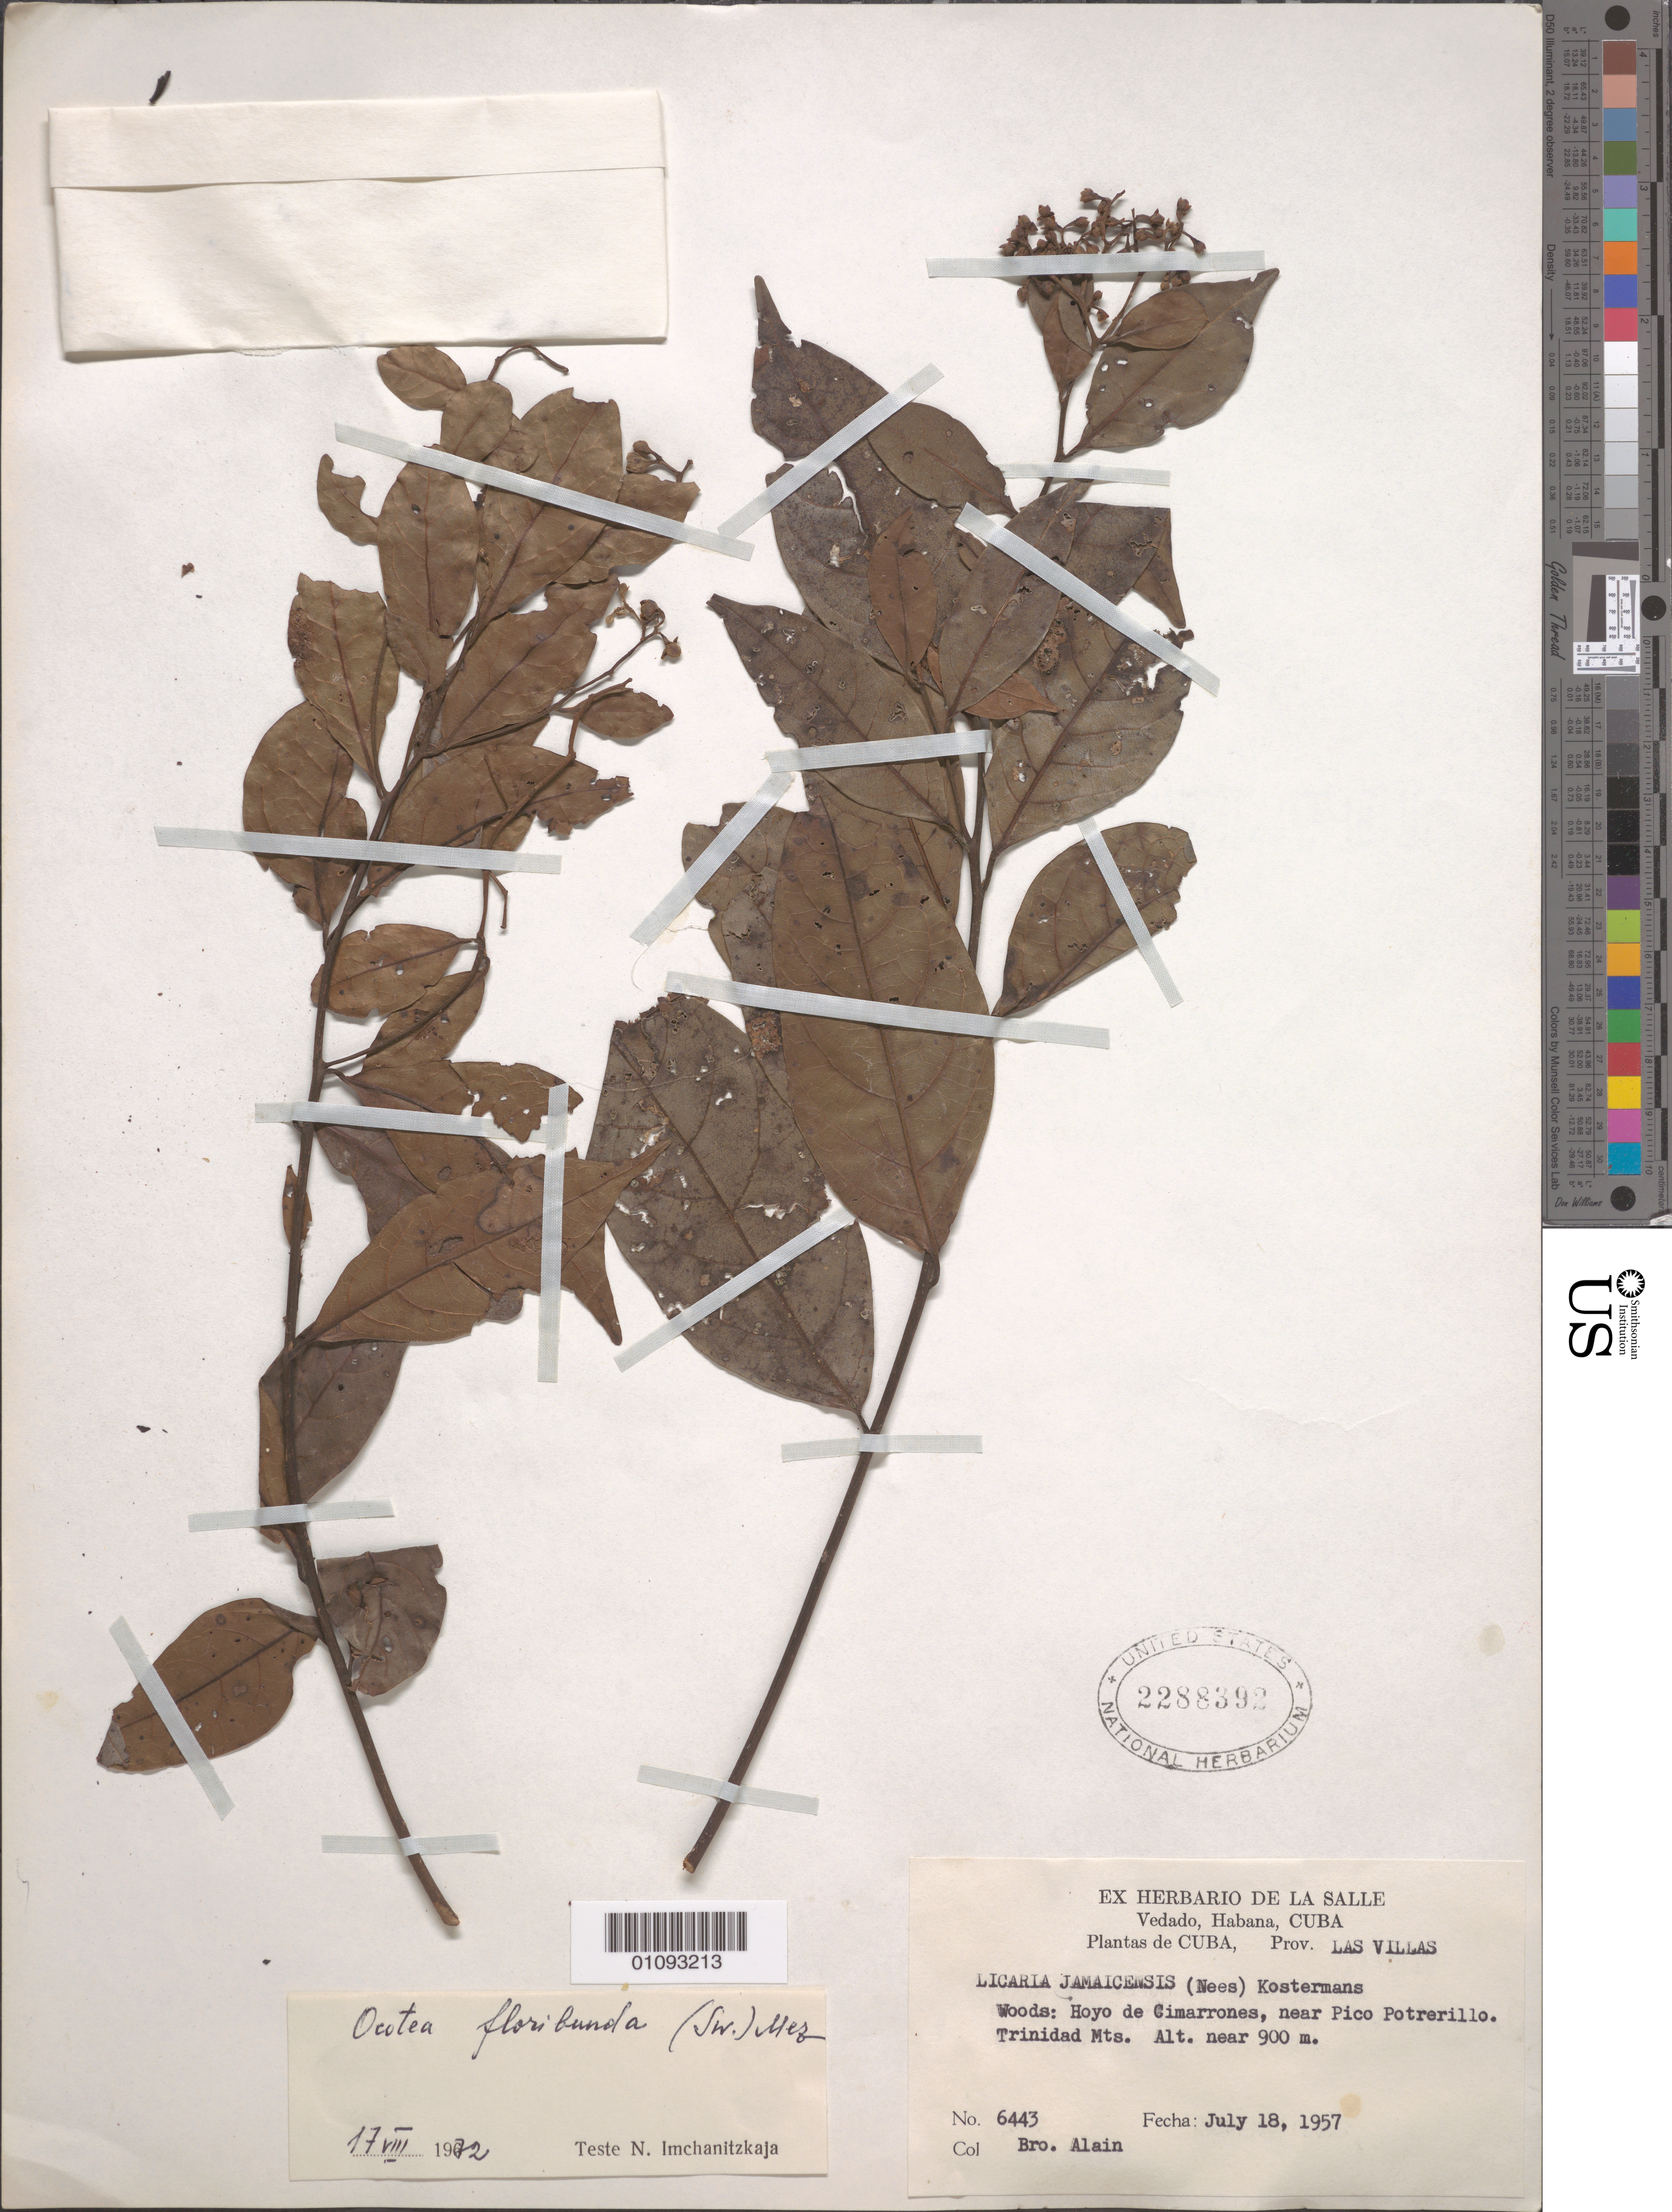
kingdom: Plantae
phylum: Tracheophyta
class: Magnoliopsida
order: Laurales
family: Lauraceae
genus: Ocotea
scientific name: Ocotea floribunda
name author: (Sw.) Mez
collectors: A. H. Liogier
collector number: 6443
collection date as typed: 18 Jul 1957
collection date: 1957-07-18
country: Cuba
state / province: Las Villas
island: Cuba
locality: hoyo de Cimarrones, near Pico Potrerillo, Trinidad Mts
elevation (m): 900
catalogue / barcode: US 2288392